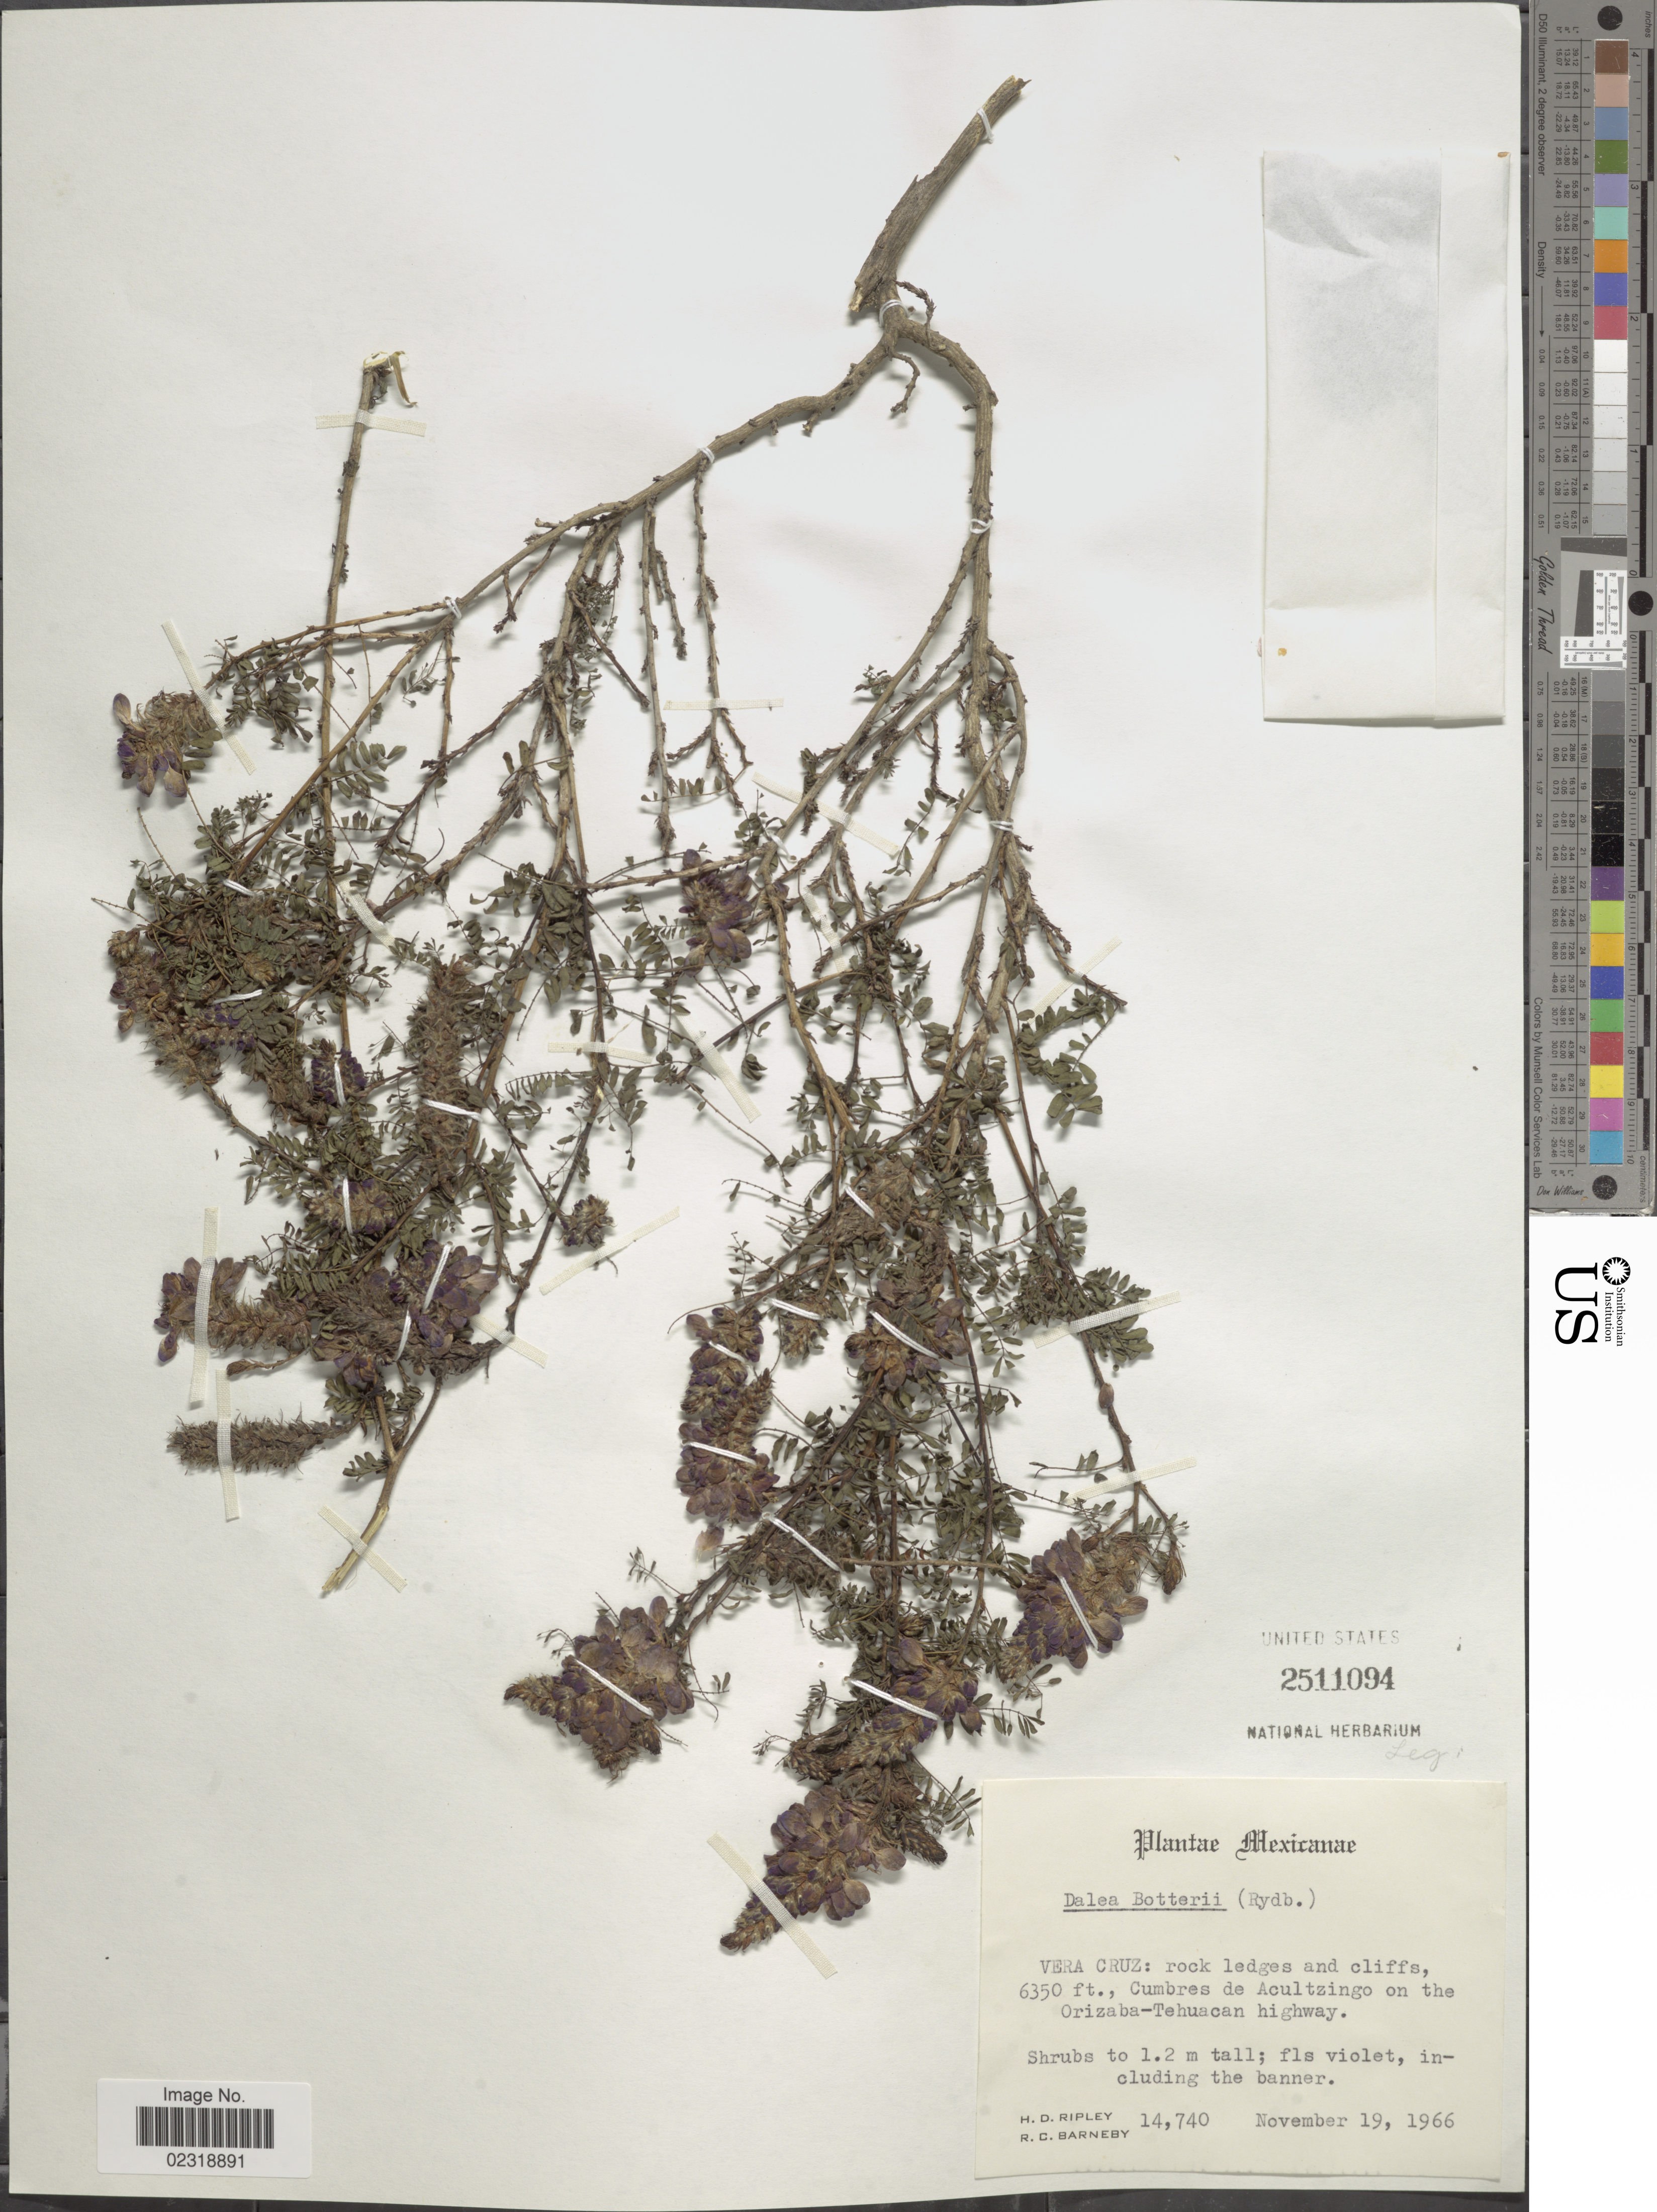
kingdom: Plantae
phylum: Tracheophyta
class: Magnoliopsida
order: Fabales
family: Fabaceae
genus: Dalea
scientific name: Dalea botterii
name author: (Rydb.) Barneby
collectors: H. Ripley & R. C. Barneby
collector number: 14740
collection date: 1966-11-19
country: Mexico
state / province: Veracruz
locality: Vera Cruz: rock ledges and cliffs, Cumbres de Acultzingo on the Orizaba-Tehuacan highway.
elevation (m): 1935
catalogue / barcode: US 2511094